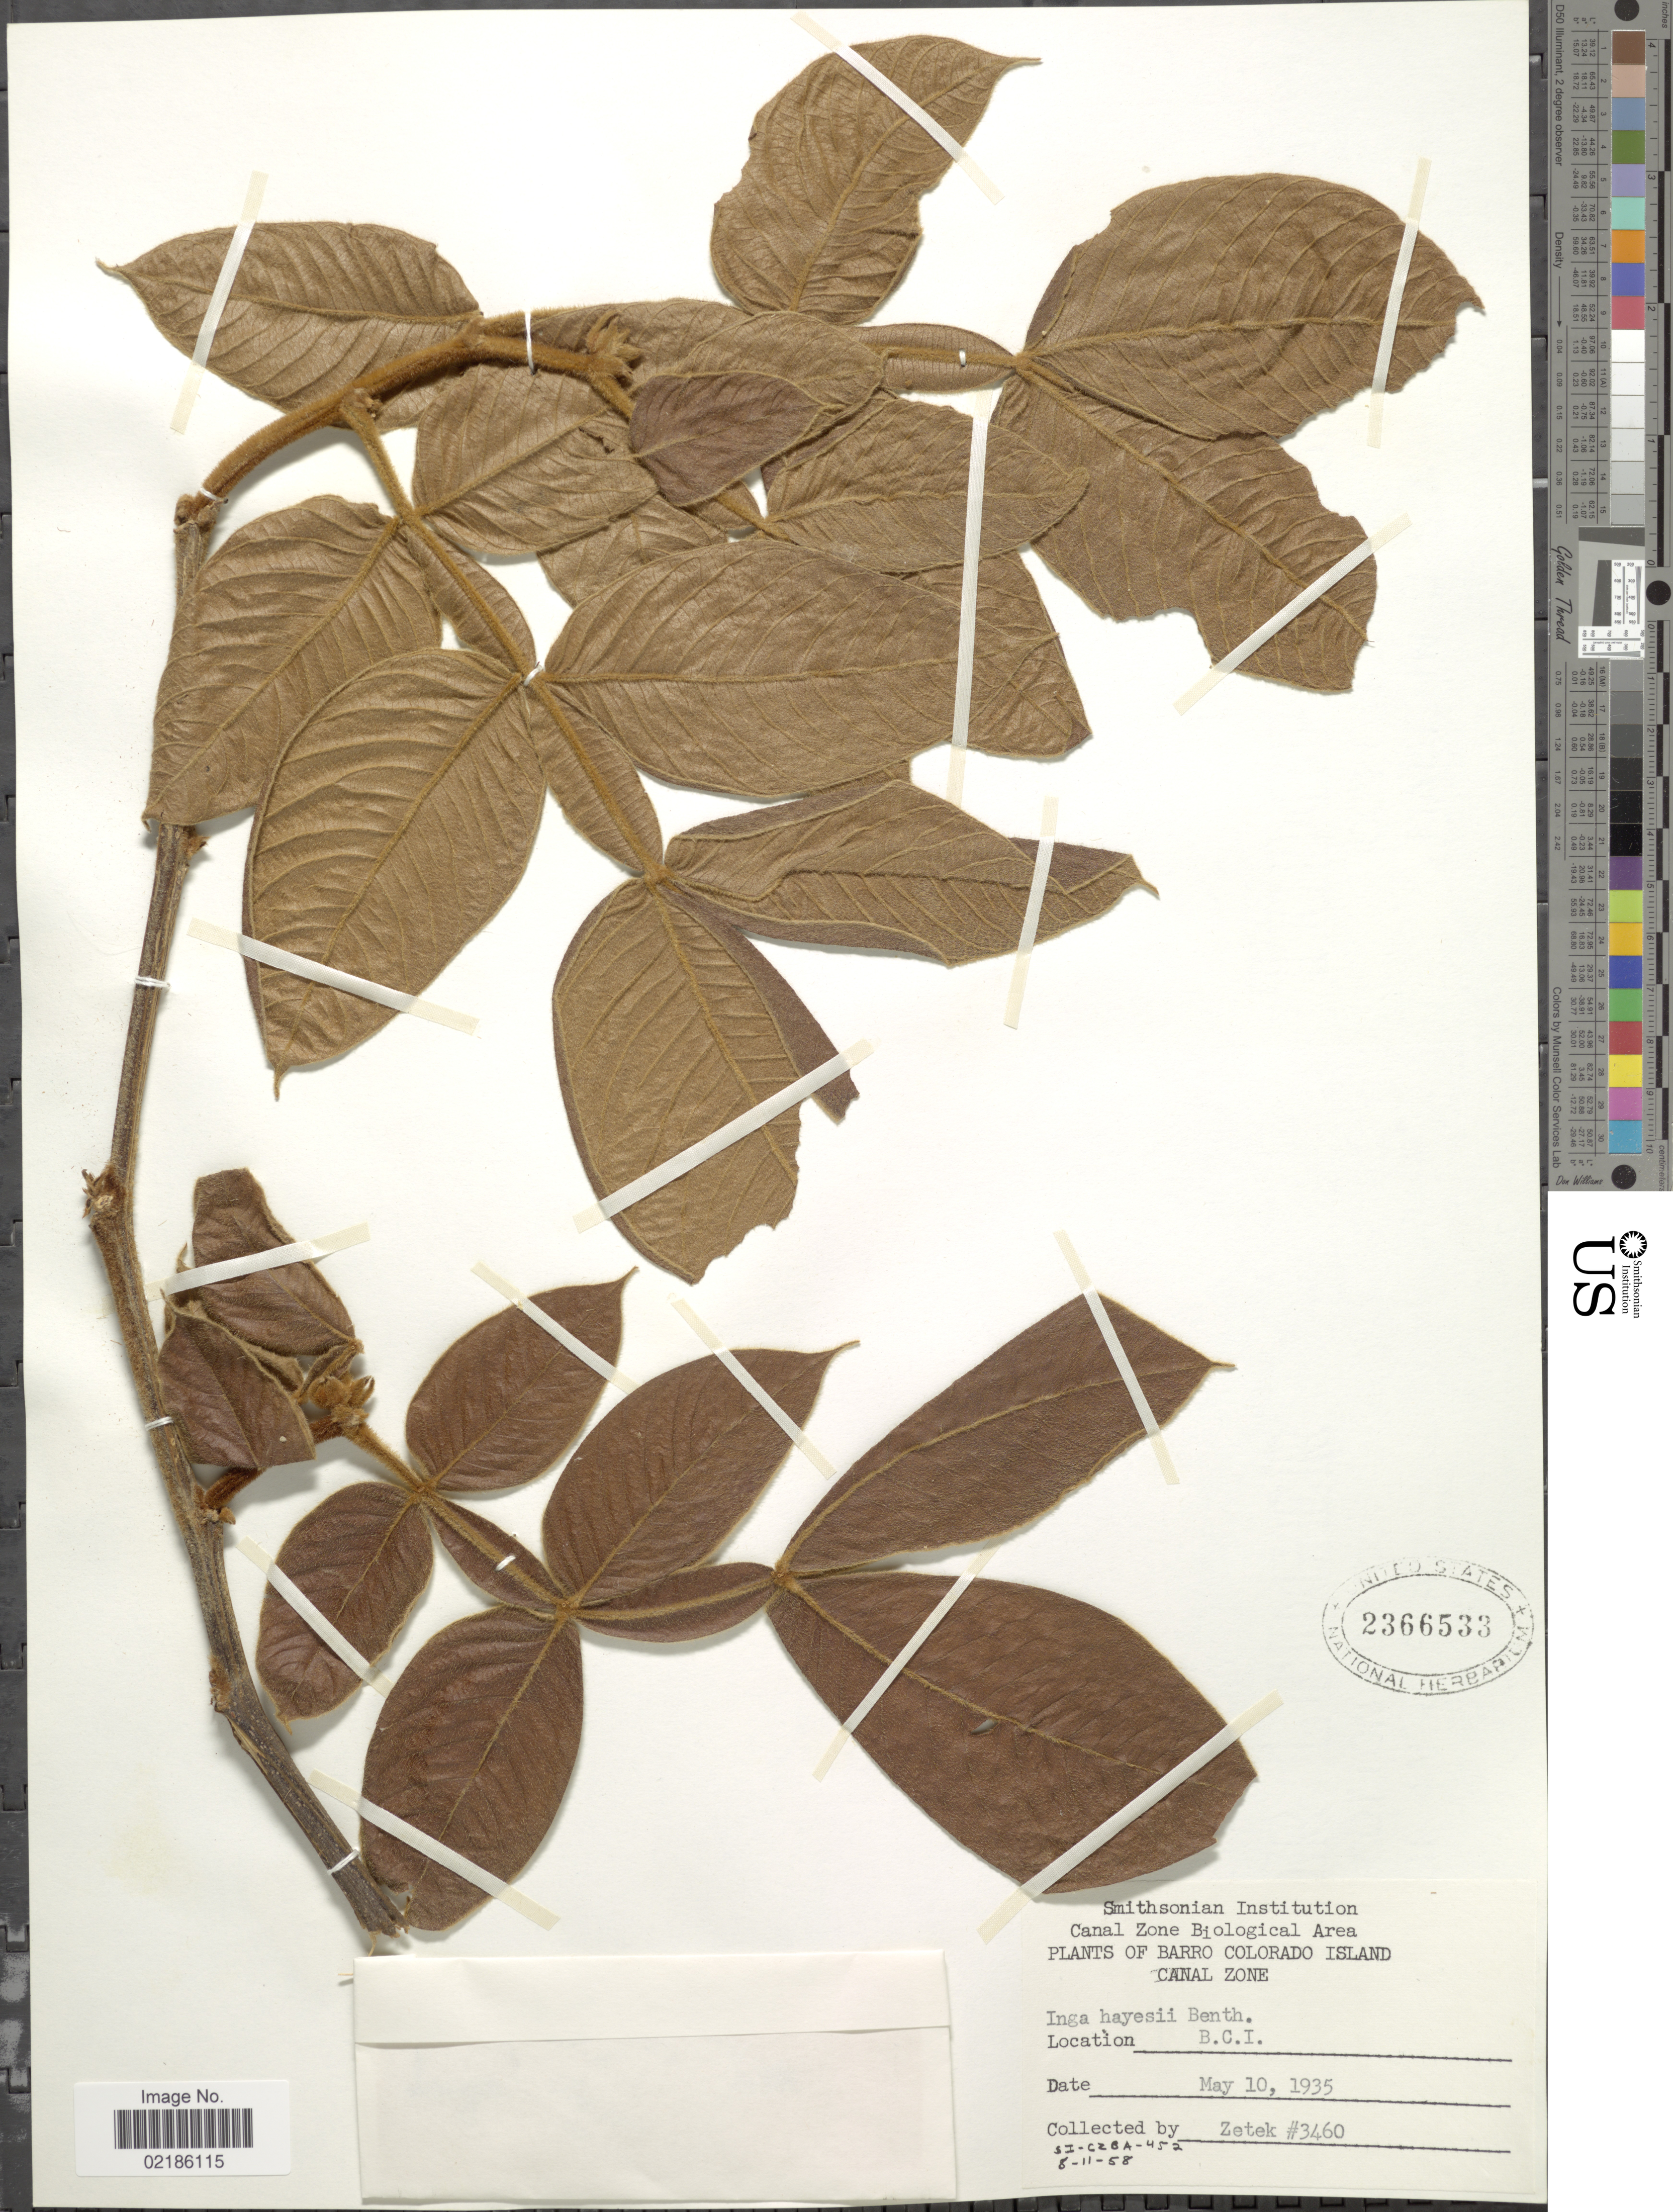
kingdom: Plantae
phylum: Tracheophyta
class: Magnoliopsida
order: Fabales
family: Fabaceae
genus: Inga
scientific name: Inga hayesii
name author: Benth.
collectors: -. Zetek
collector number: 3460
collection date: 1935-05-10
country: Panama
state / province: Panamá Oeste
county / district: Canal Zone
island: Barro Colorado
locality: Barro Colorado Island. Canal Zone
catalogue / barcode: US 2366533